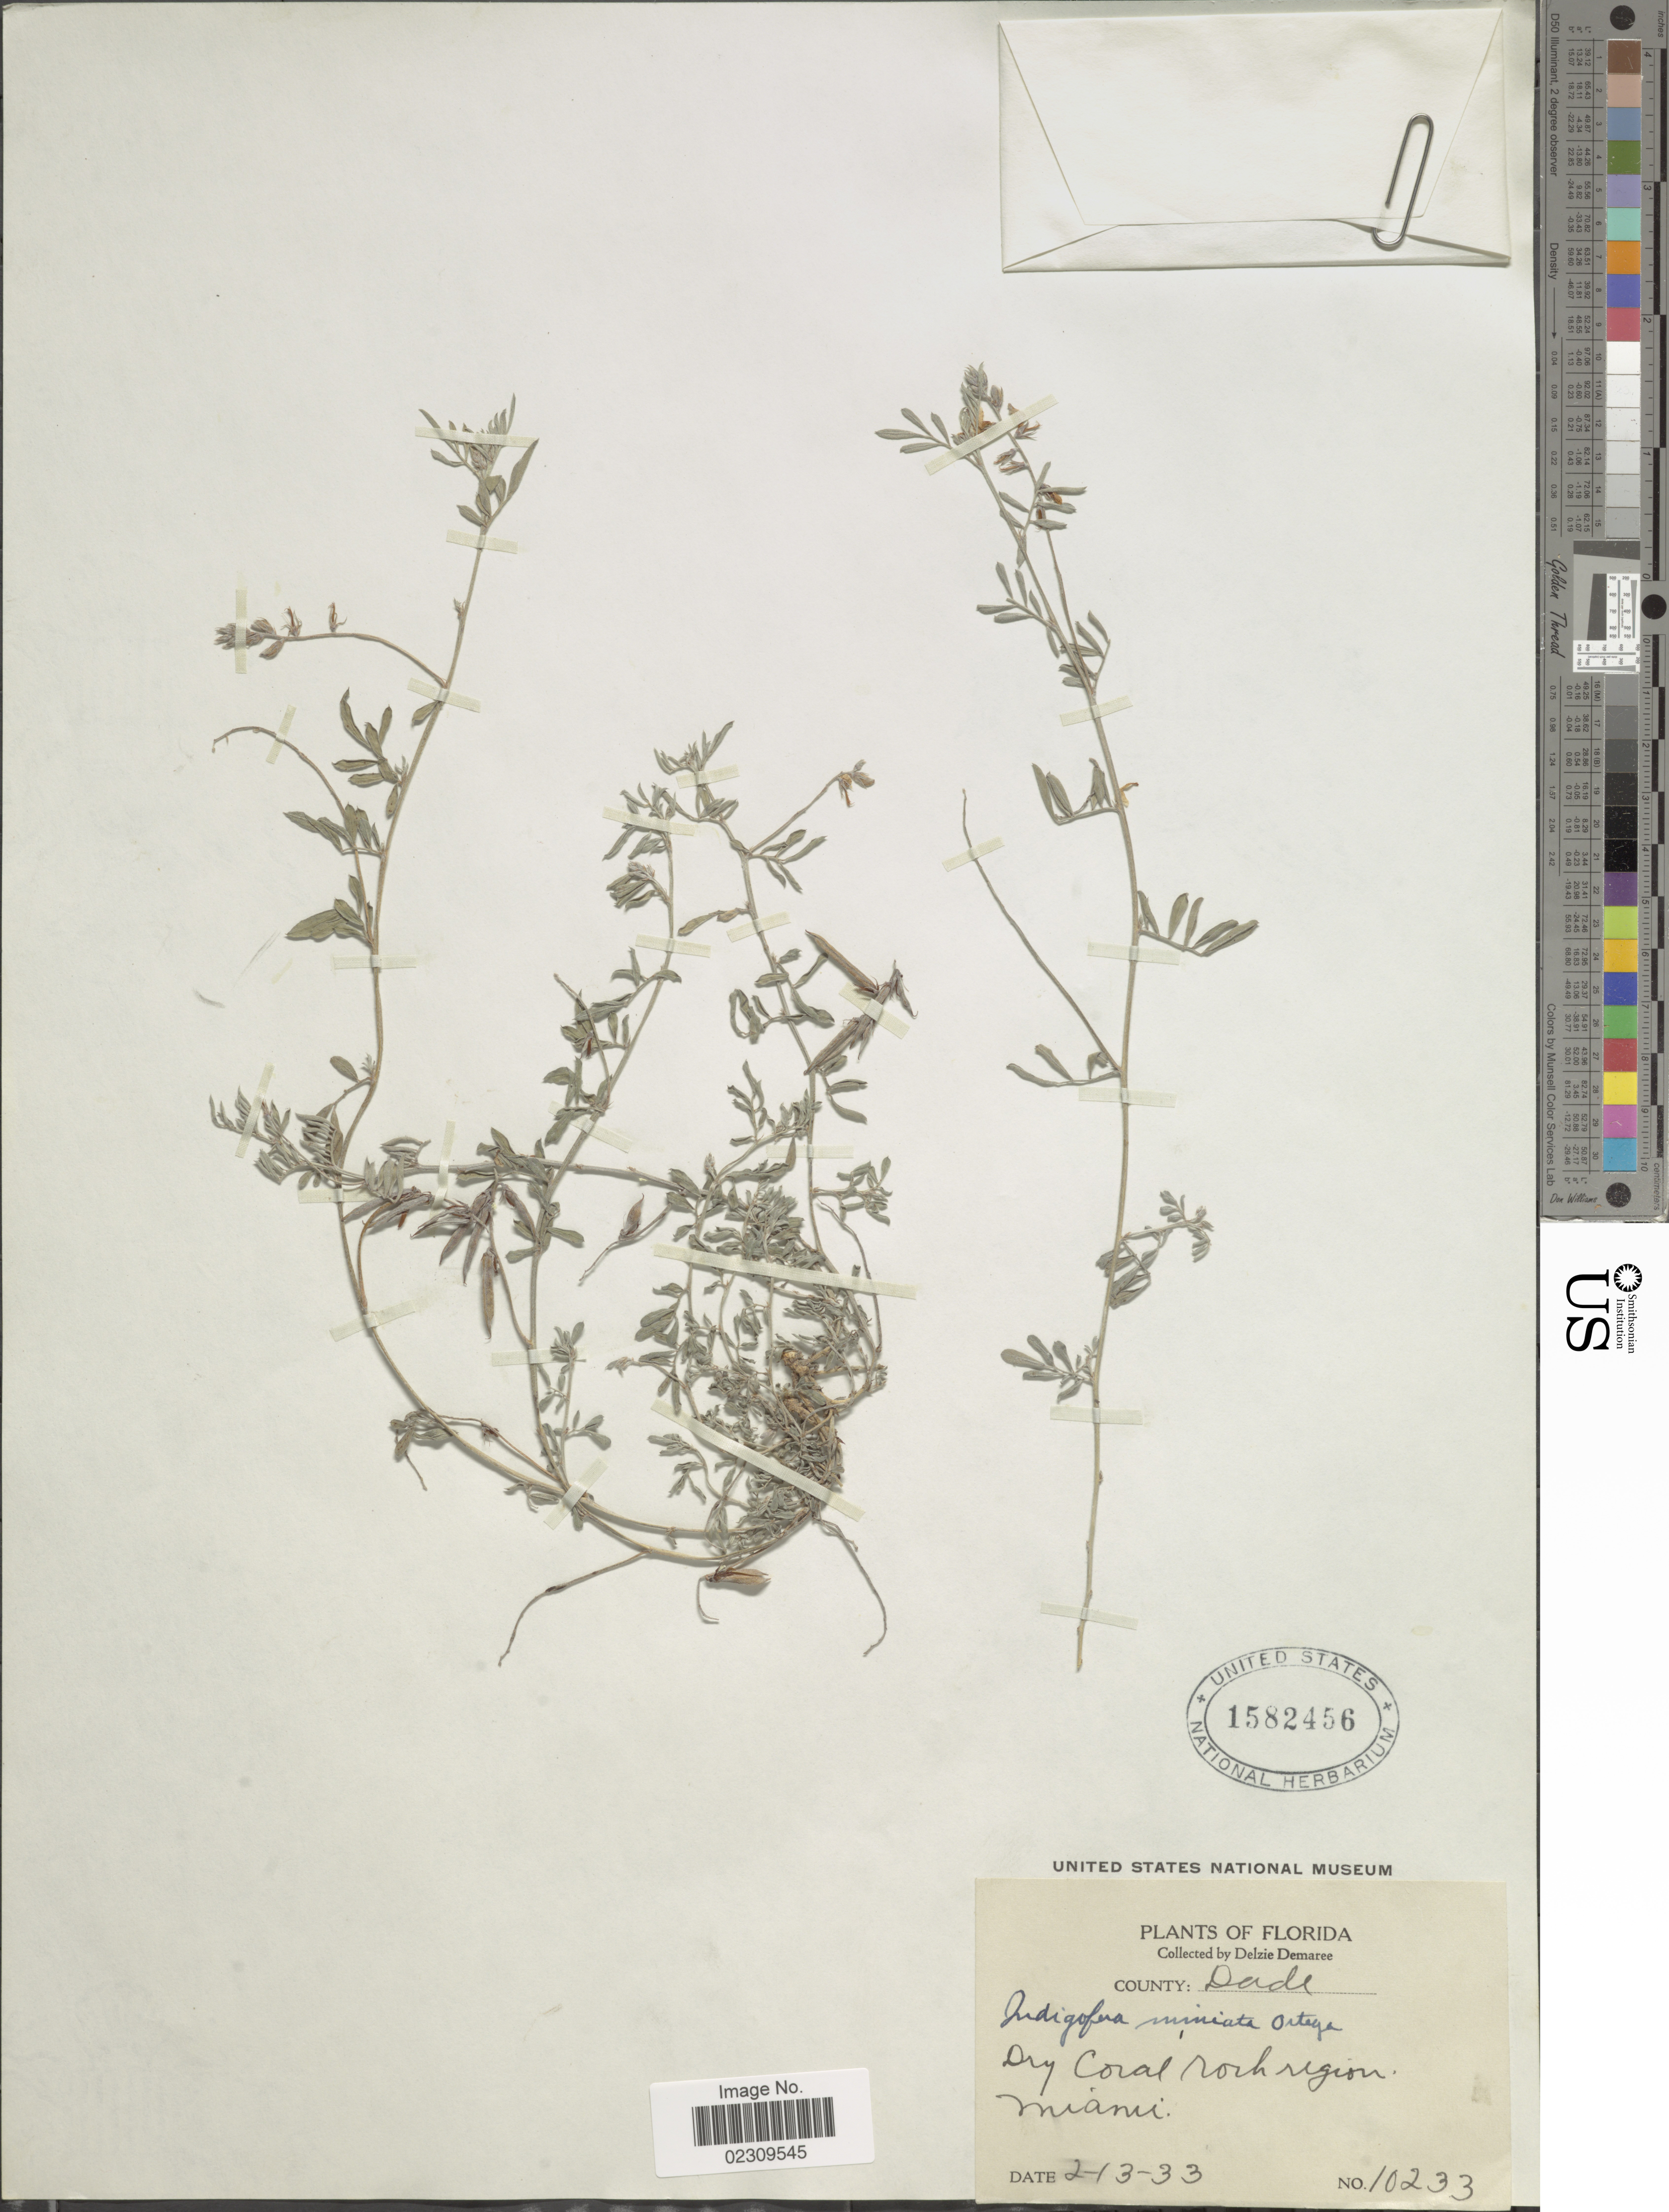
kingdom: Plantae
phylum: Tracheophyta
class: Magnoliopsida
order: Fabales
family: Fabaceae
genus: Indigofera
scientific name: Indigofera miniata var. leptosepala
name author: Ortega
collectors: D. Demaree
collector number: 10233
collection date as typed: Transcribed d/m/y: 13/2/33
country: United States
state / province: Florida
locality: County: Dade. Dry Coral rock region, Miami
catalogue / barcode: US 1582456